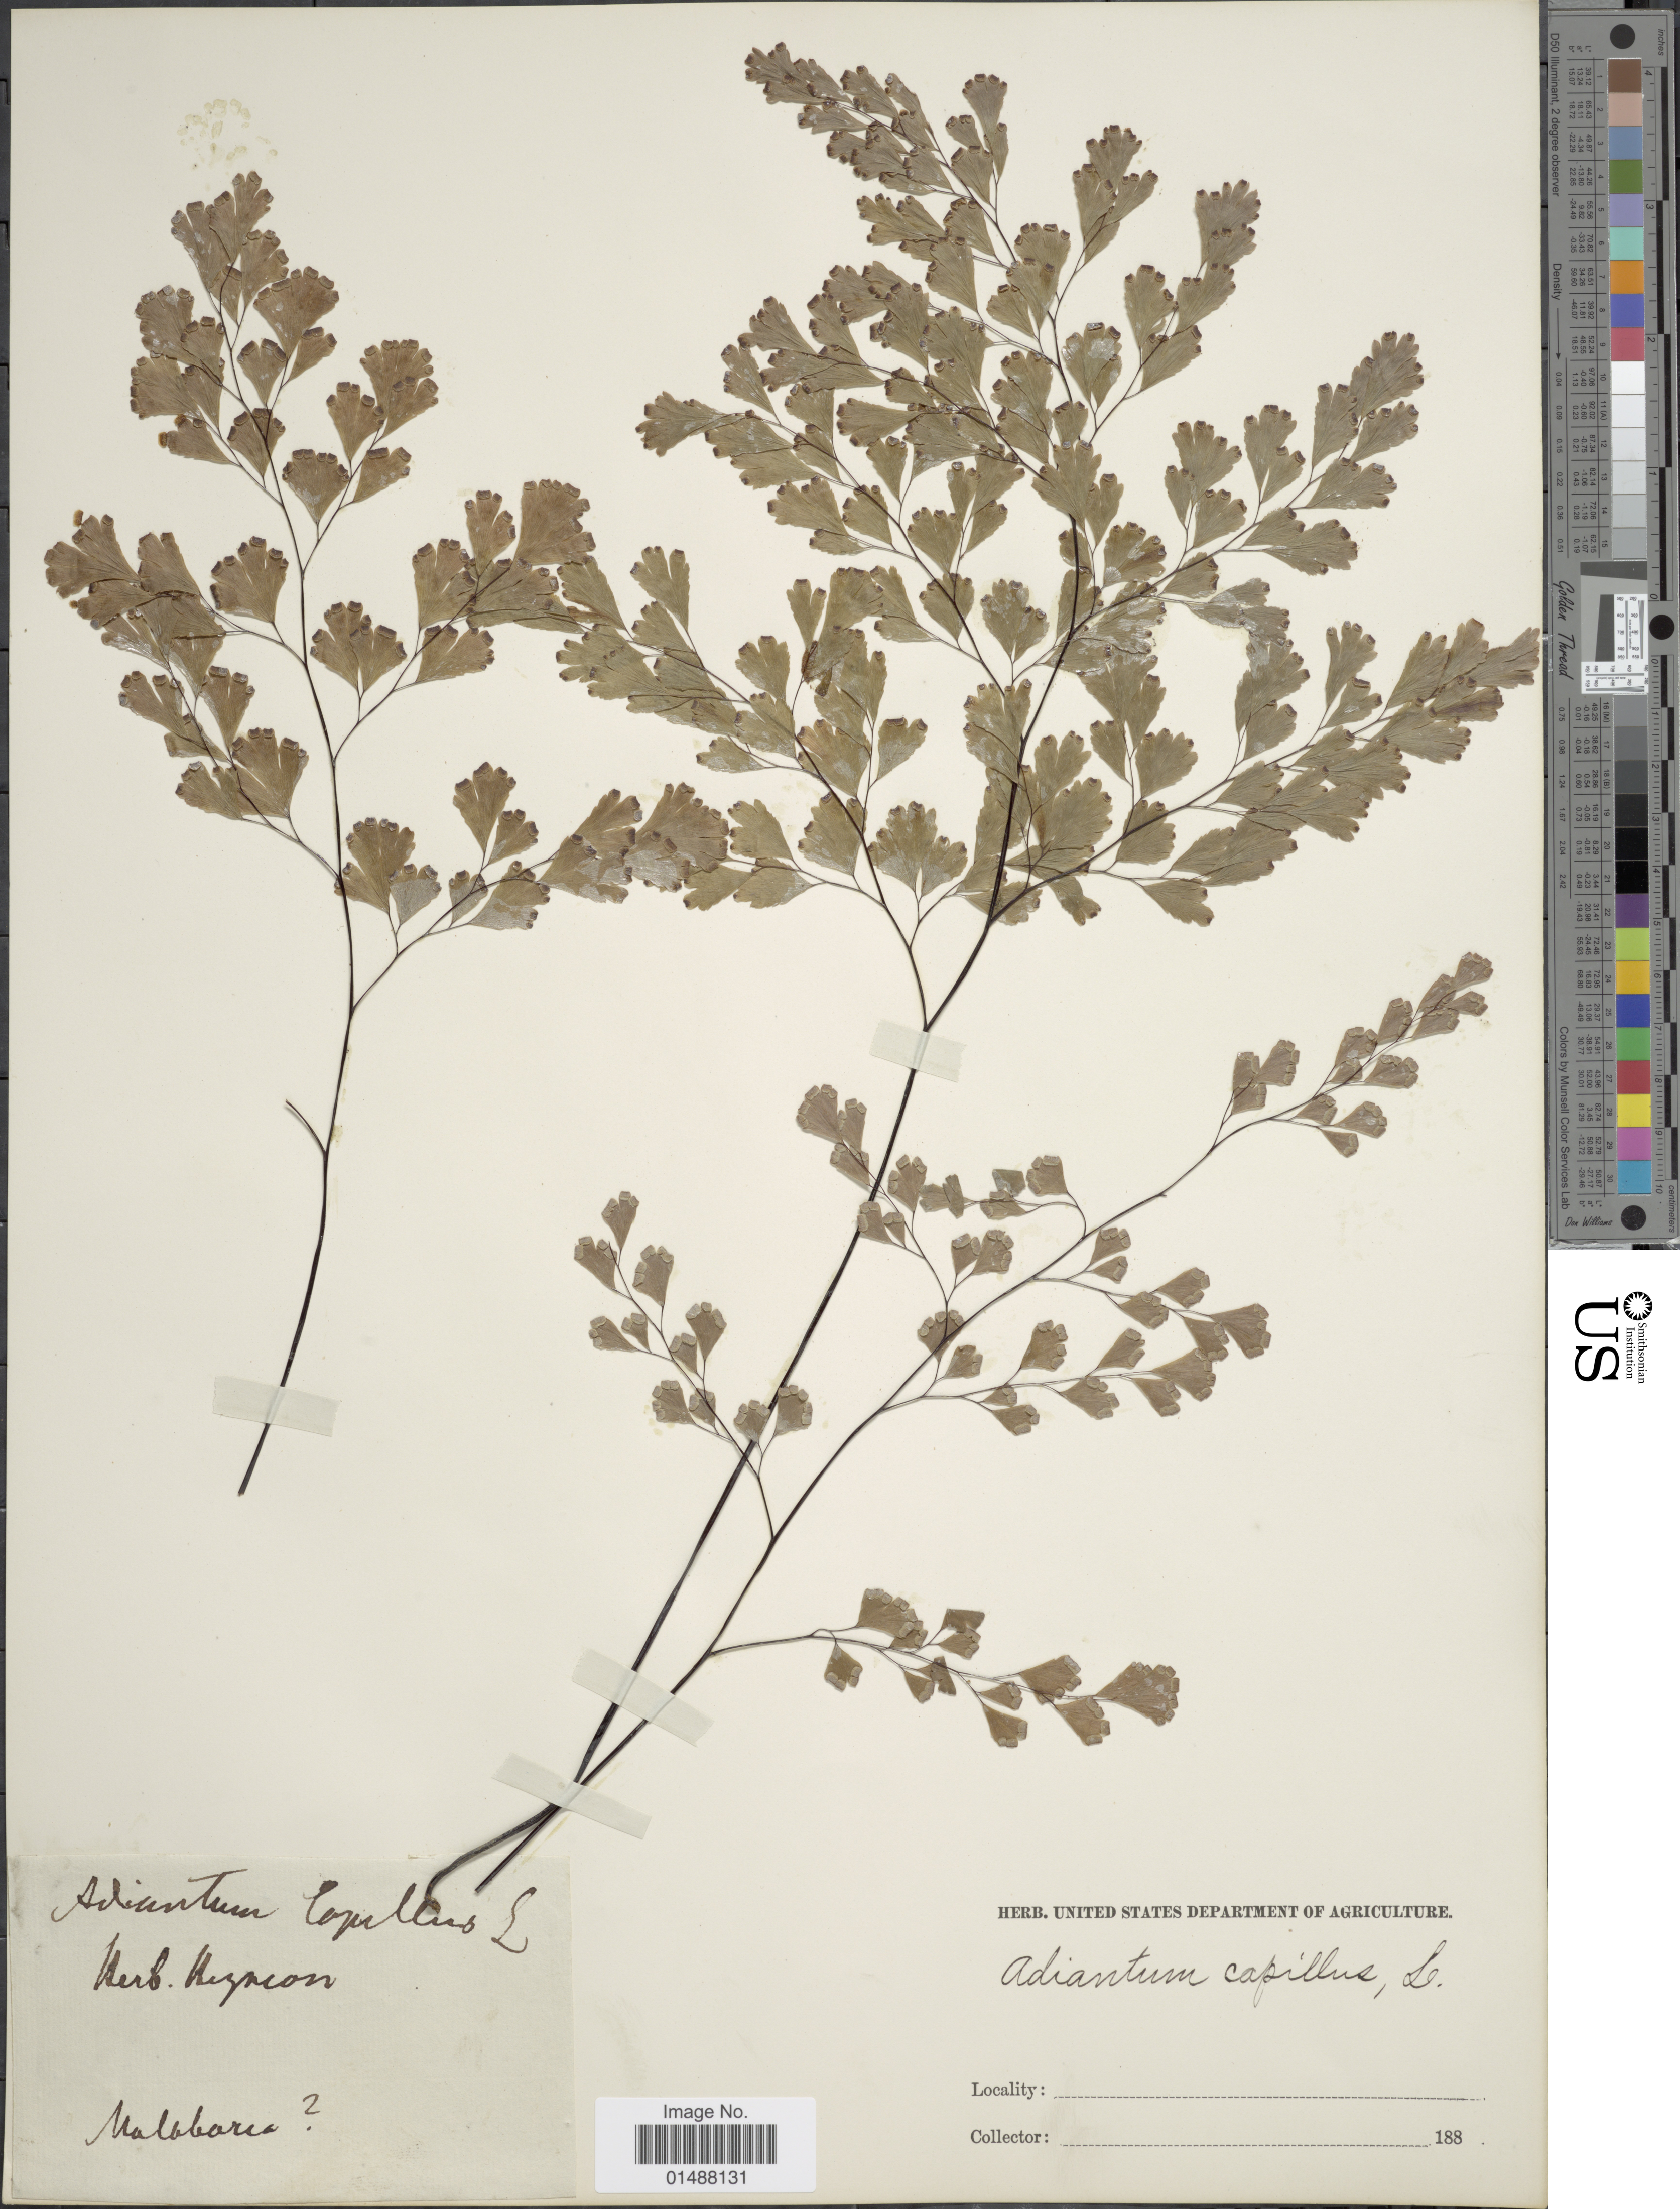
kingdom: Plantae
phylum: Tracheophyta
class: Polypodiopsida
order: Polypodiales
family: Pteridaceae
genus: Adiantum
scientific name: Adiantum capillus-veneris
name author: L.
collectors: ex herb. Hegnion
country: India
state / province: Kerala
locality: Malabaria